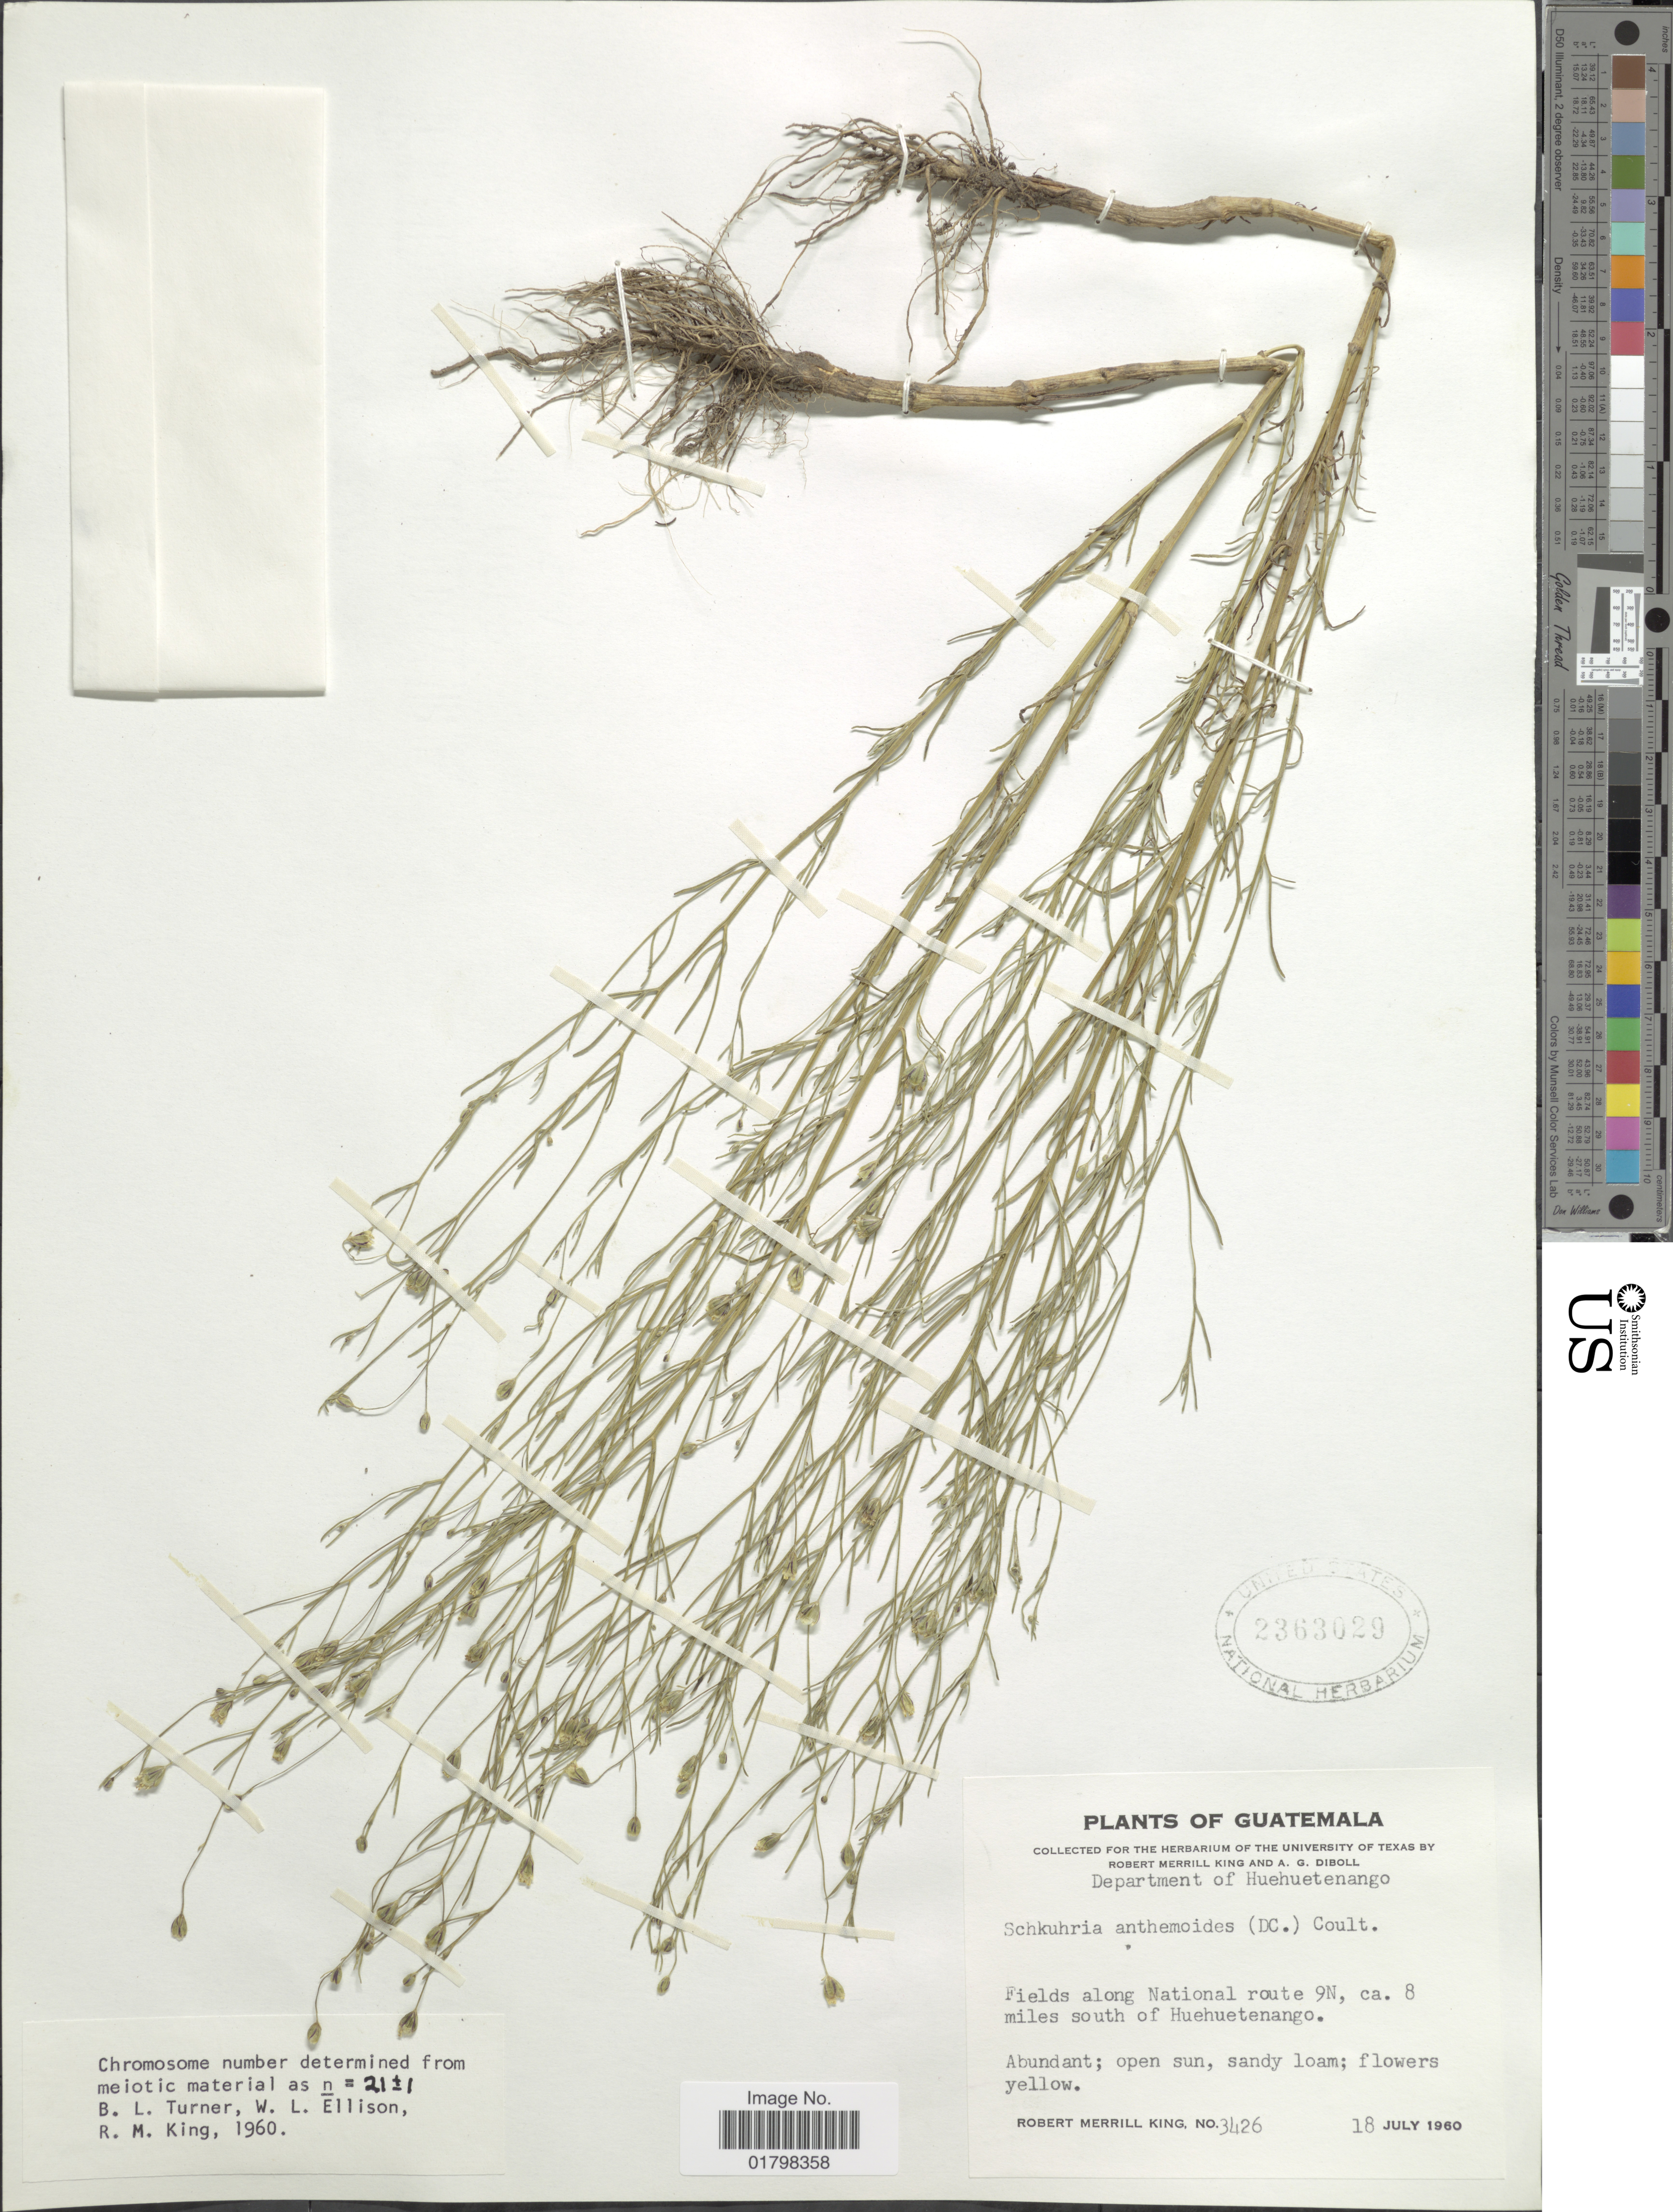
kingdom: Plantae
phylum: Tracheophyta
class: Magnoliopsida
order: Asterales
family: Asteraceae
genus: Schkuhria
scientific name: Schkuhria wislizeni var. frustrata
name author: S.F. Blake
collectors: R. M. King & A. Diboll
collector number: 3426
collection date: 1960-07-18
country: Guatemala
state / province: Huehuetenango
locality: Fields along National route 9N, ca. 8 miles south of Huehuetenango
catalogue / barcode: US 2363029